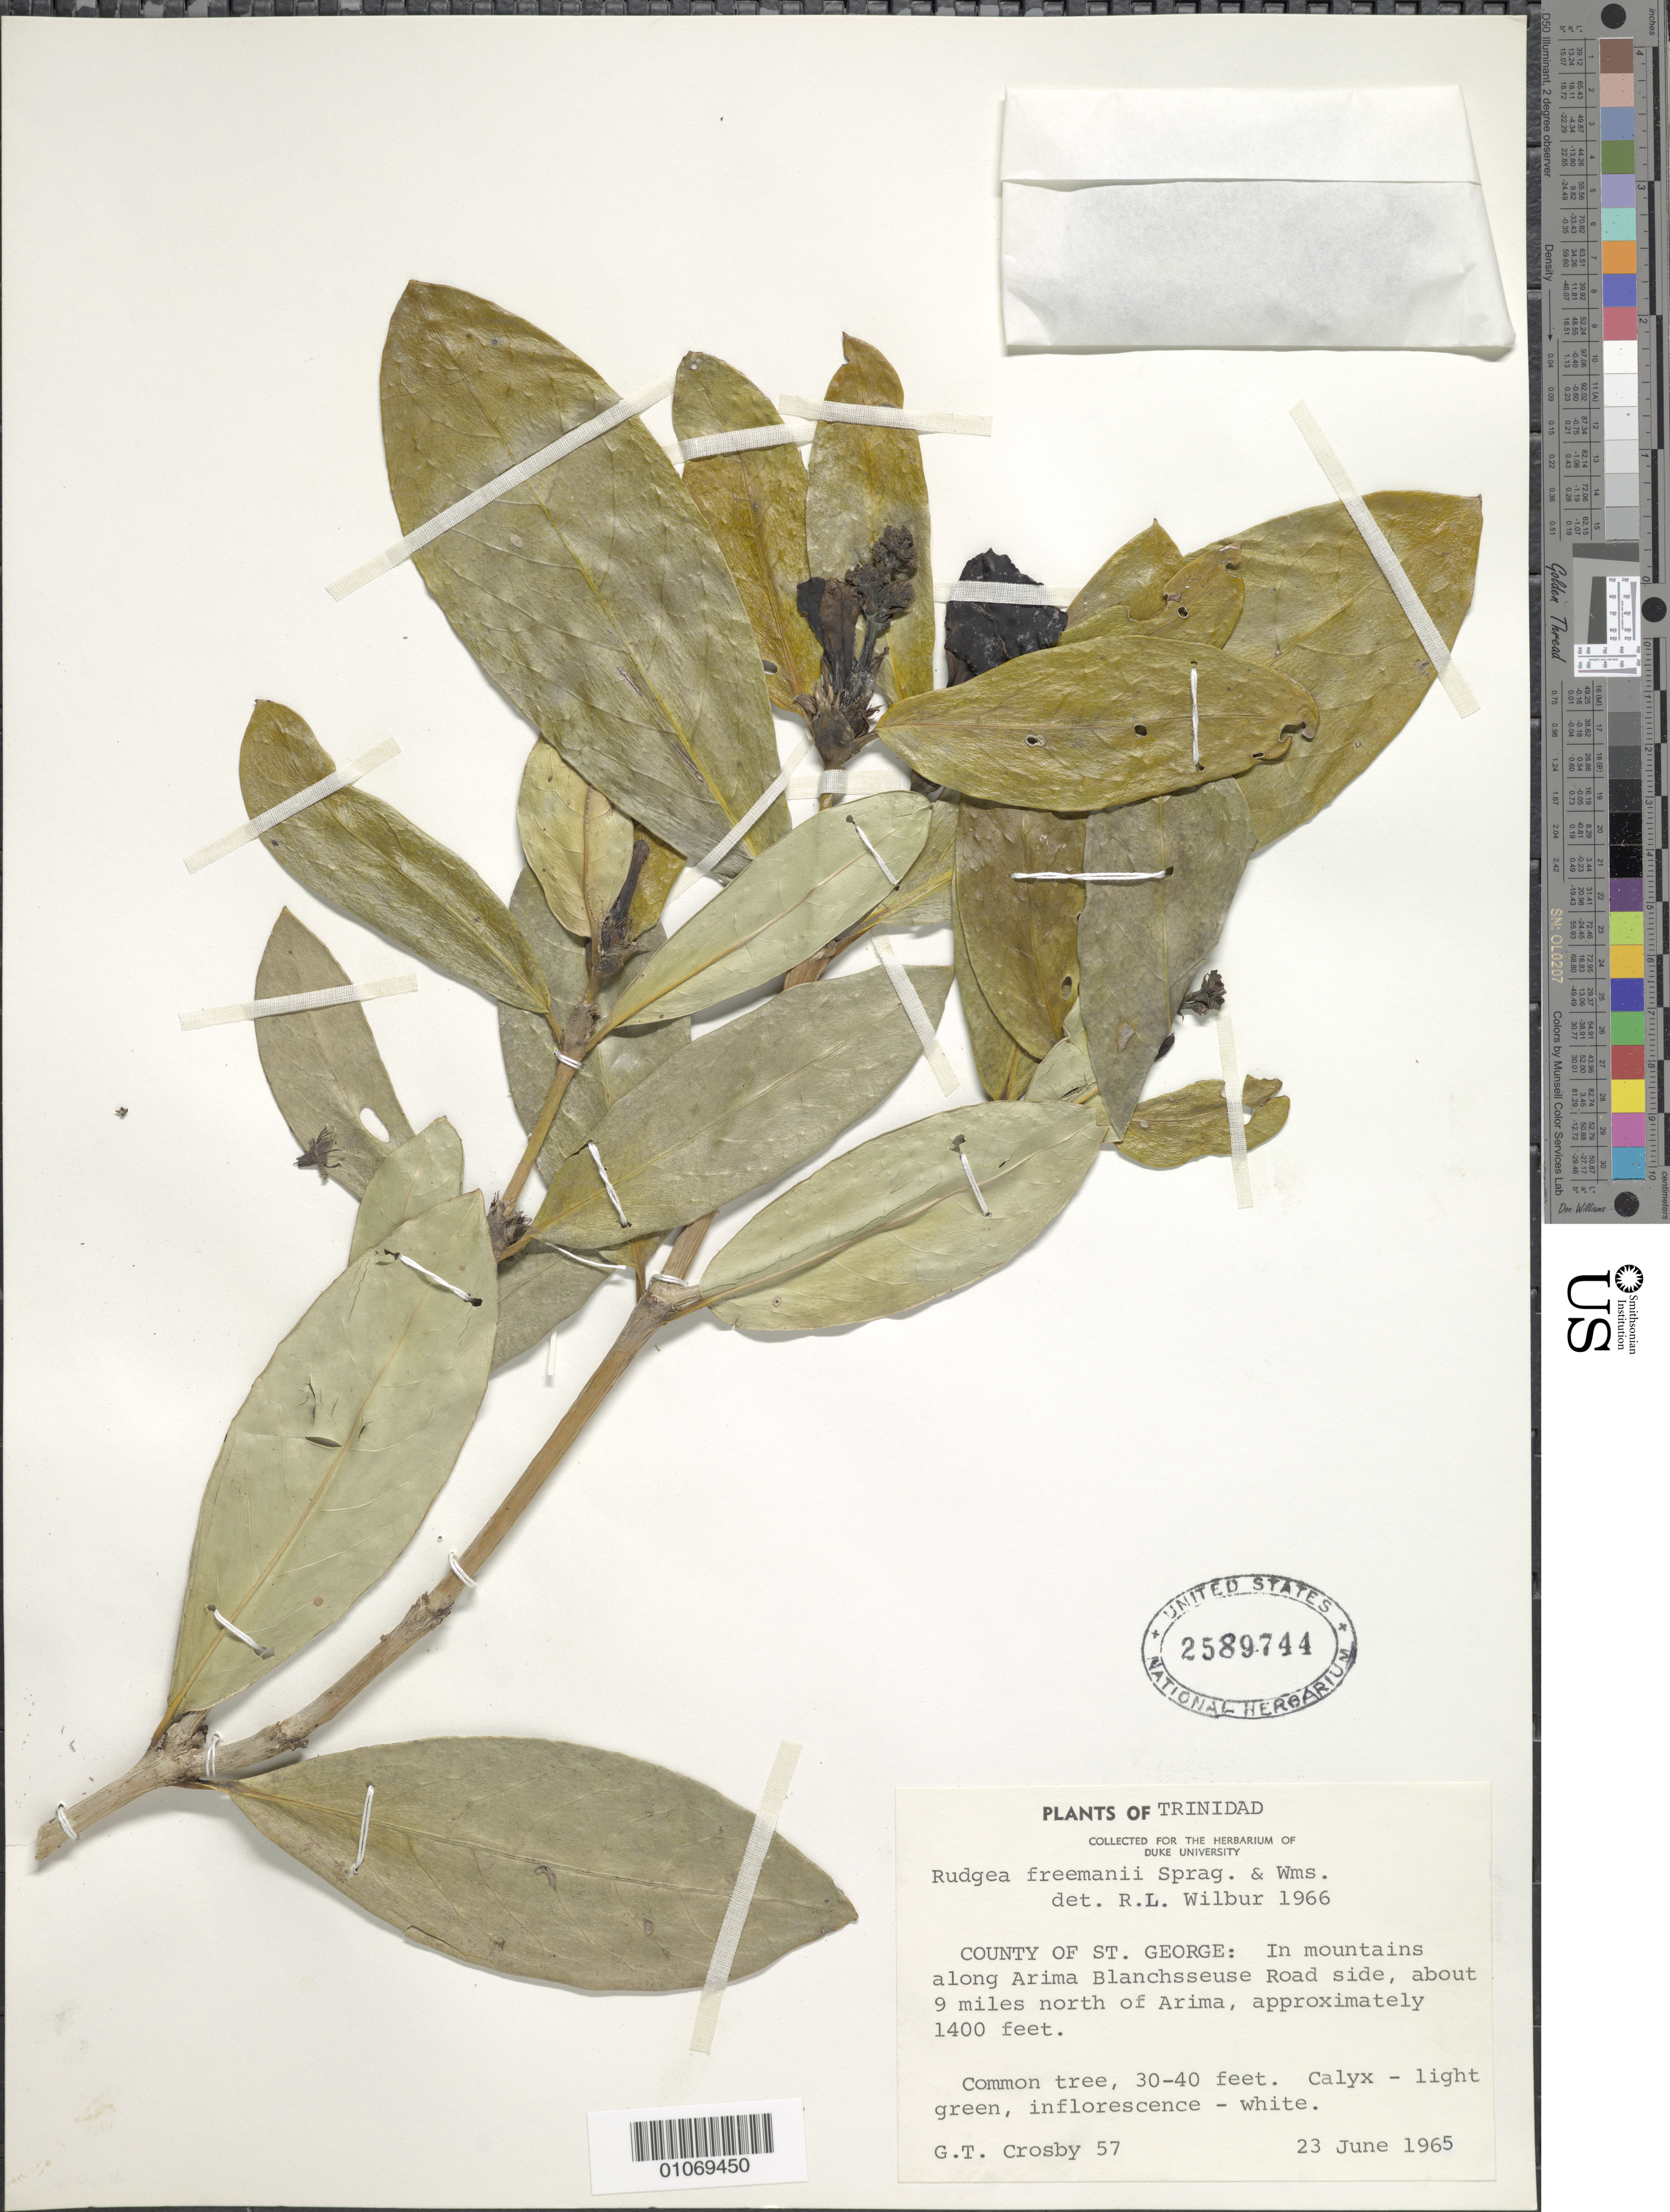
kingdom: Plantae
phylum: Tracheophyta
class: Magnoliopsida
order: Gentianales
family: Rubiaceae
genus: Rudgea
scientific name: Rudgea freemani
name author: Sprague & R.O. Williams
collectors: G. T. Crosby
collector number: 57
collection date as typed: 23 Jun 1965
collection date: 1965-06-23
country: Trinidad and Tobago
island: Trinidad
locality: County of St. George: In mounatains along Arima-Blanchsseuse Road side, about 9 miles north of Arima.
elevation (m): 427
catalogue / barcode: US 2589744